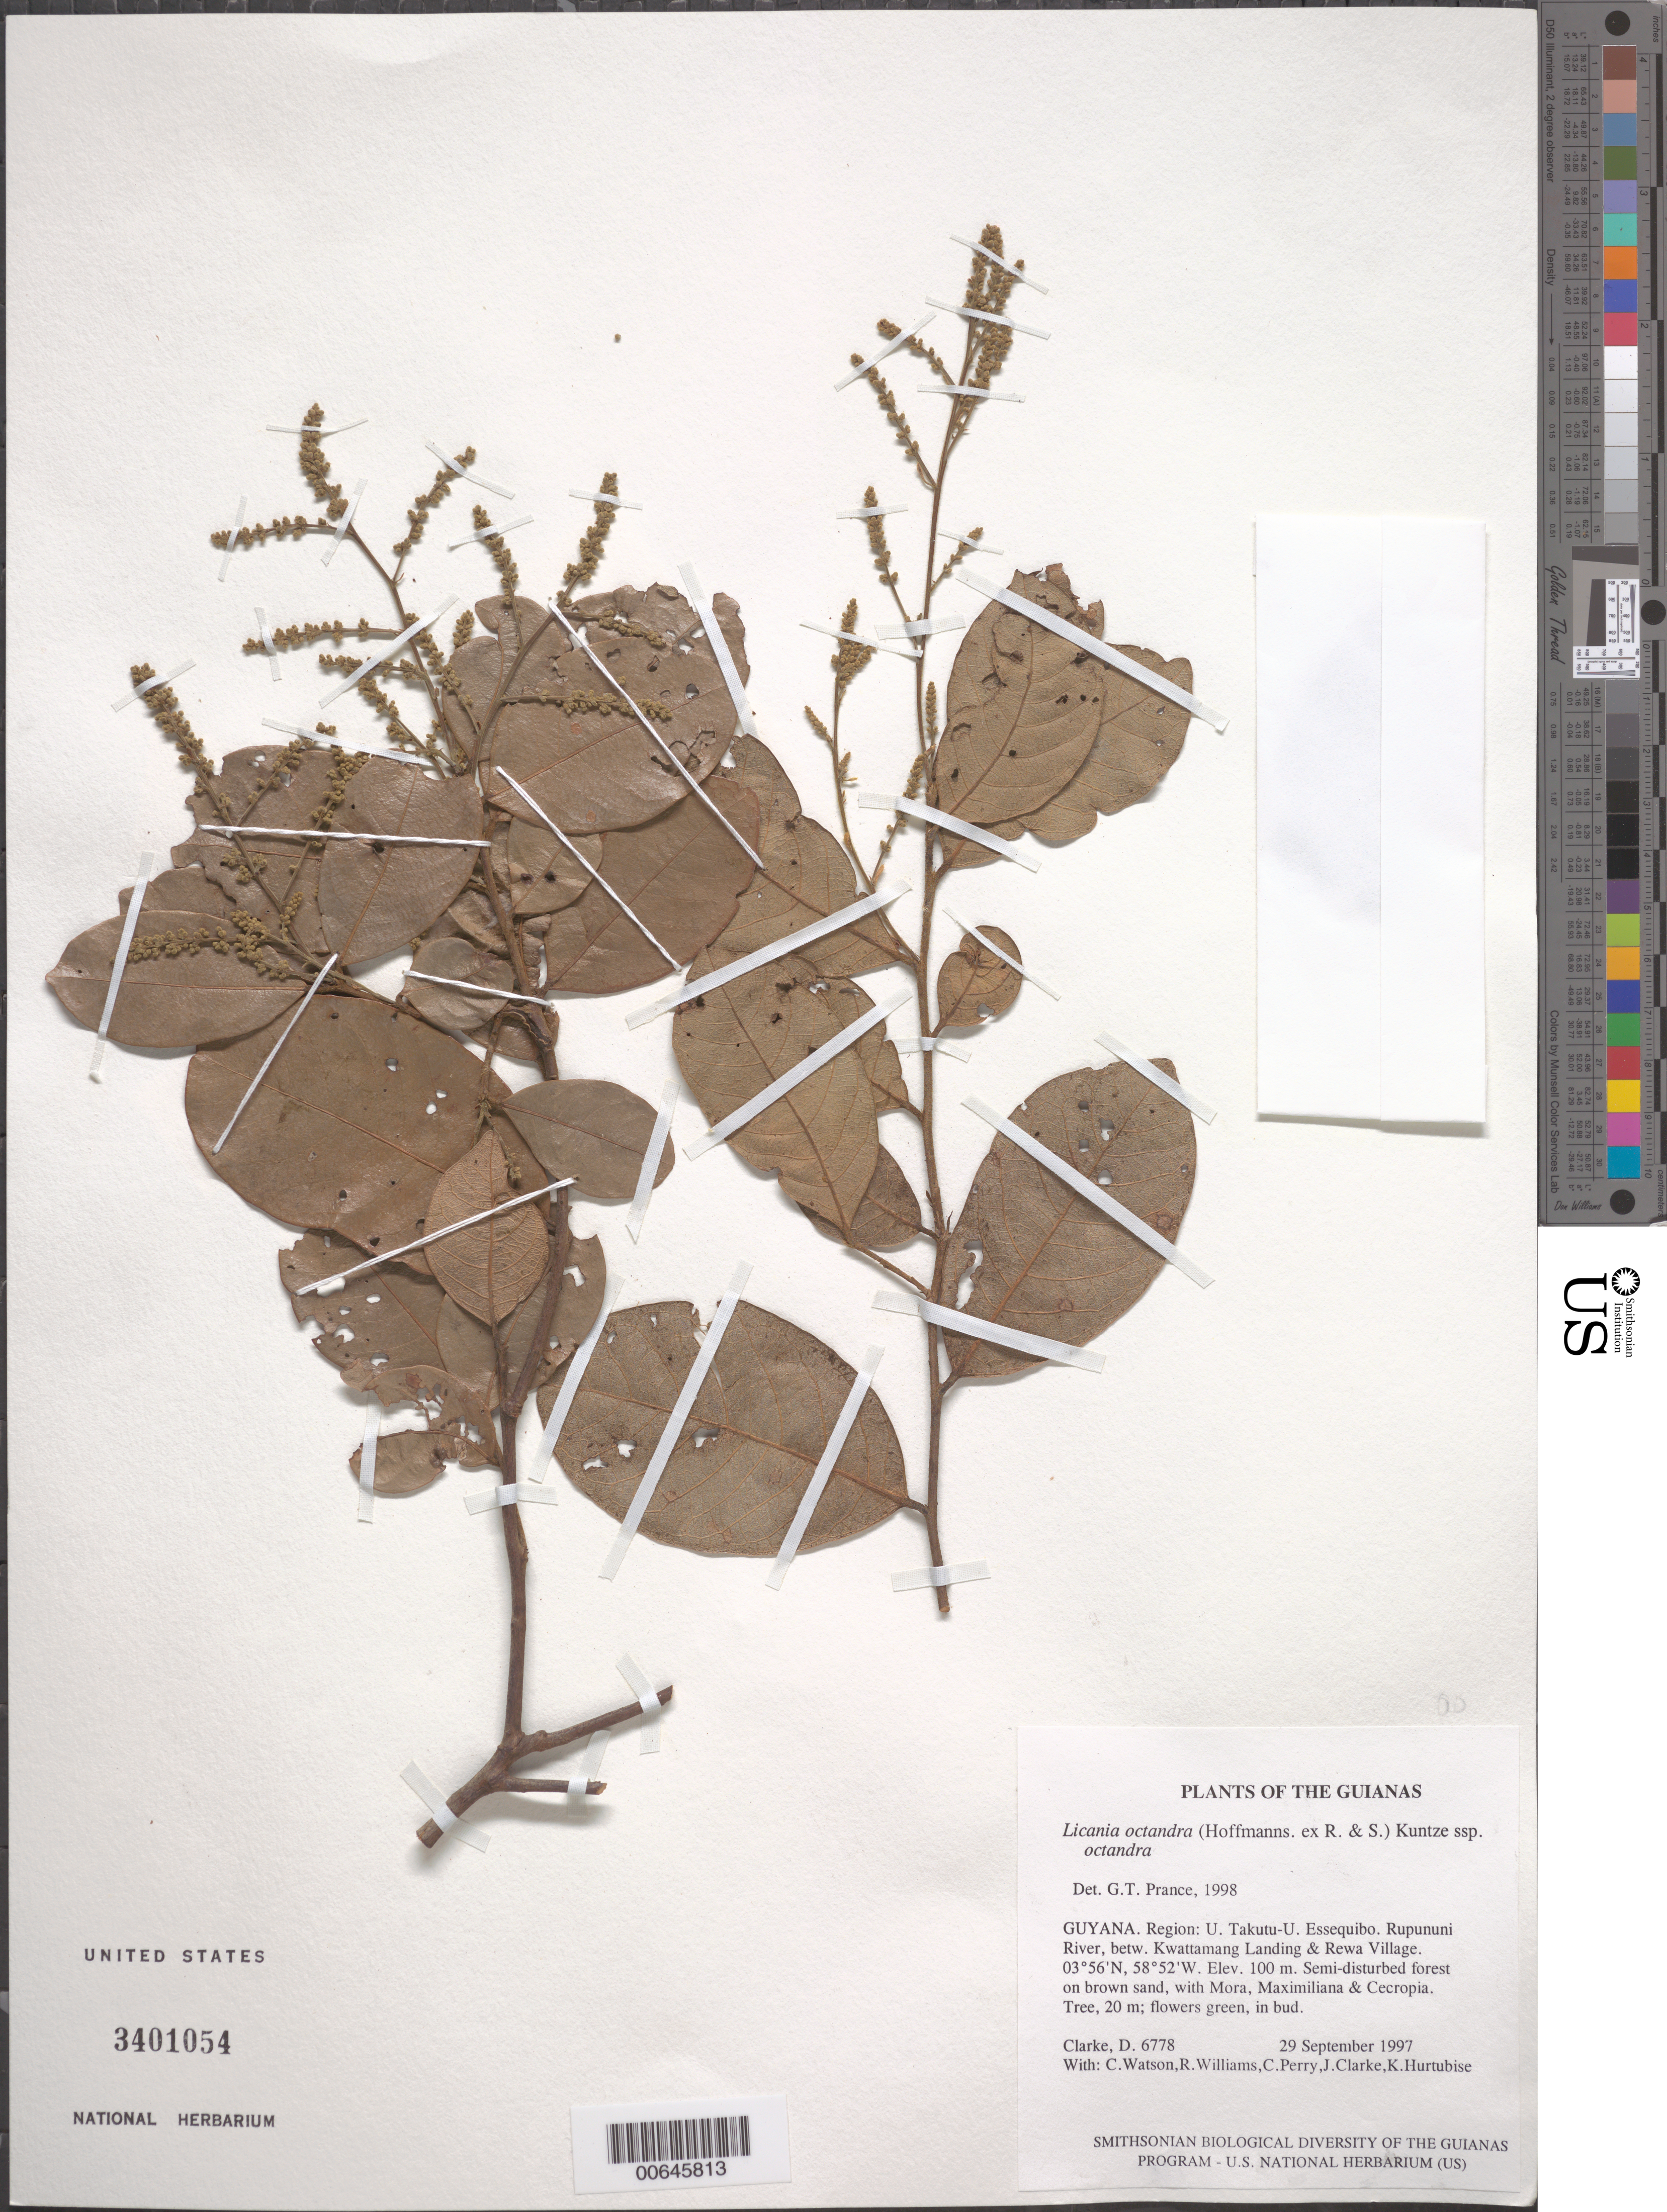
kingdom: Plantae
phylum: Tracheophyta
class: Magnoliopsida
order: Malpighiales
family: Chrysobalanaceae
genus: Leptobalanus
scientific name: Leptobalanus octandrus subsp. octandrus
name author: (Hoffmanns. ex Schult.) Sothers & Prance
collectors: H. D. Clarke, C. Watson, R. Williams, C. Perry, J. Clarke & K. Hurtubise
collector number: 6778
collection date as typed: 29 September 1997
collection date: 1997-09-29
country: Guyana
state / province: U. Takutu-U. Essequibo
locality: Rupununi River, betw. Kwattamang Landing & Rewa Village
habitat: Semi-disturbed forest on brown sand, with Mora, Maximiliana & Cecropia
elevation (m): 100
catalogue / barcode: US 3401054